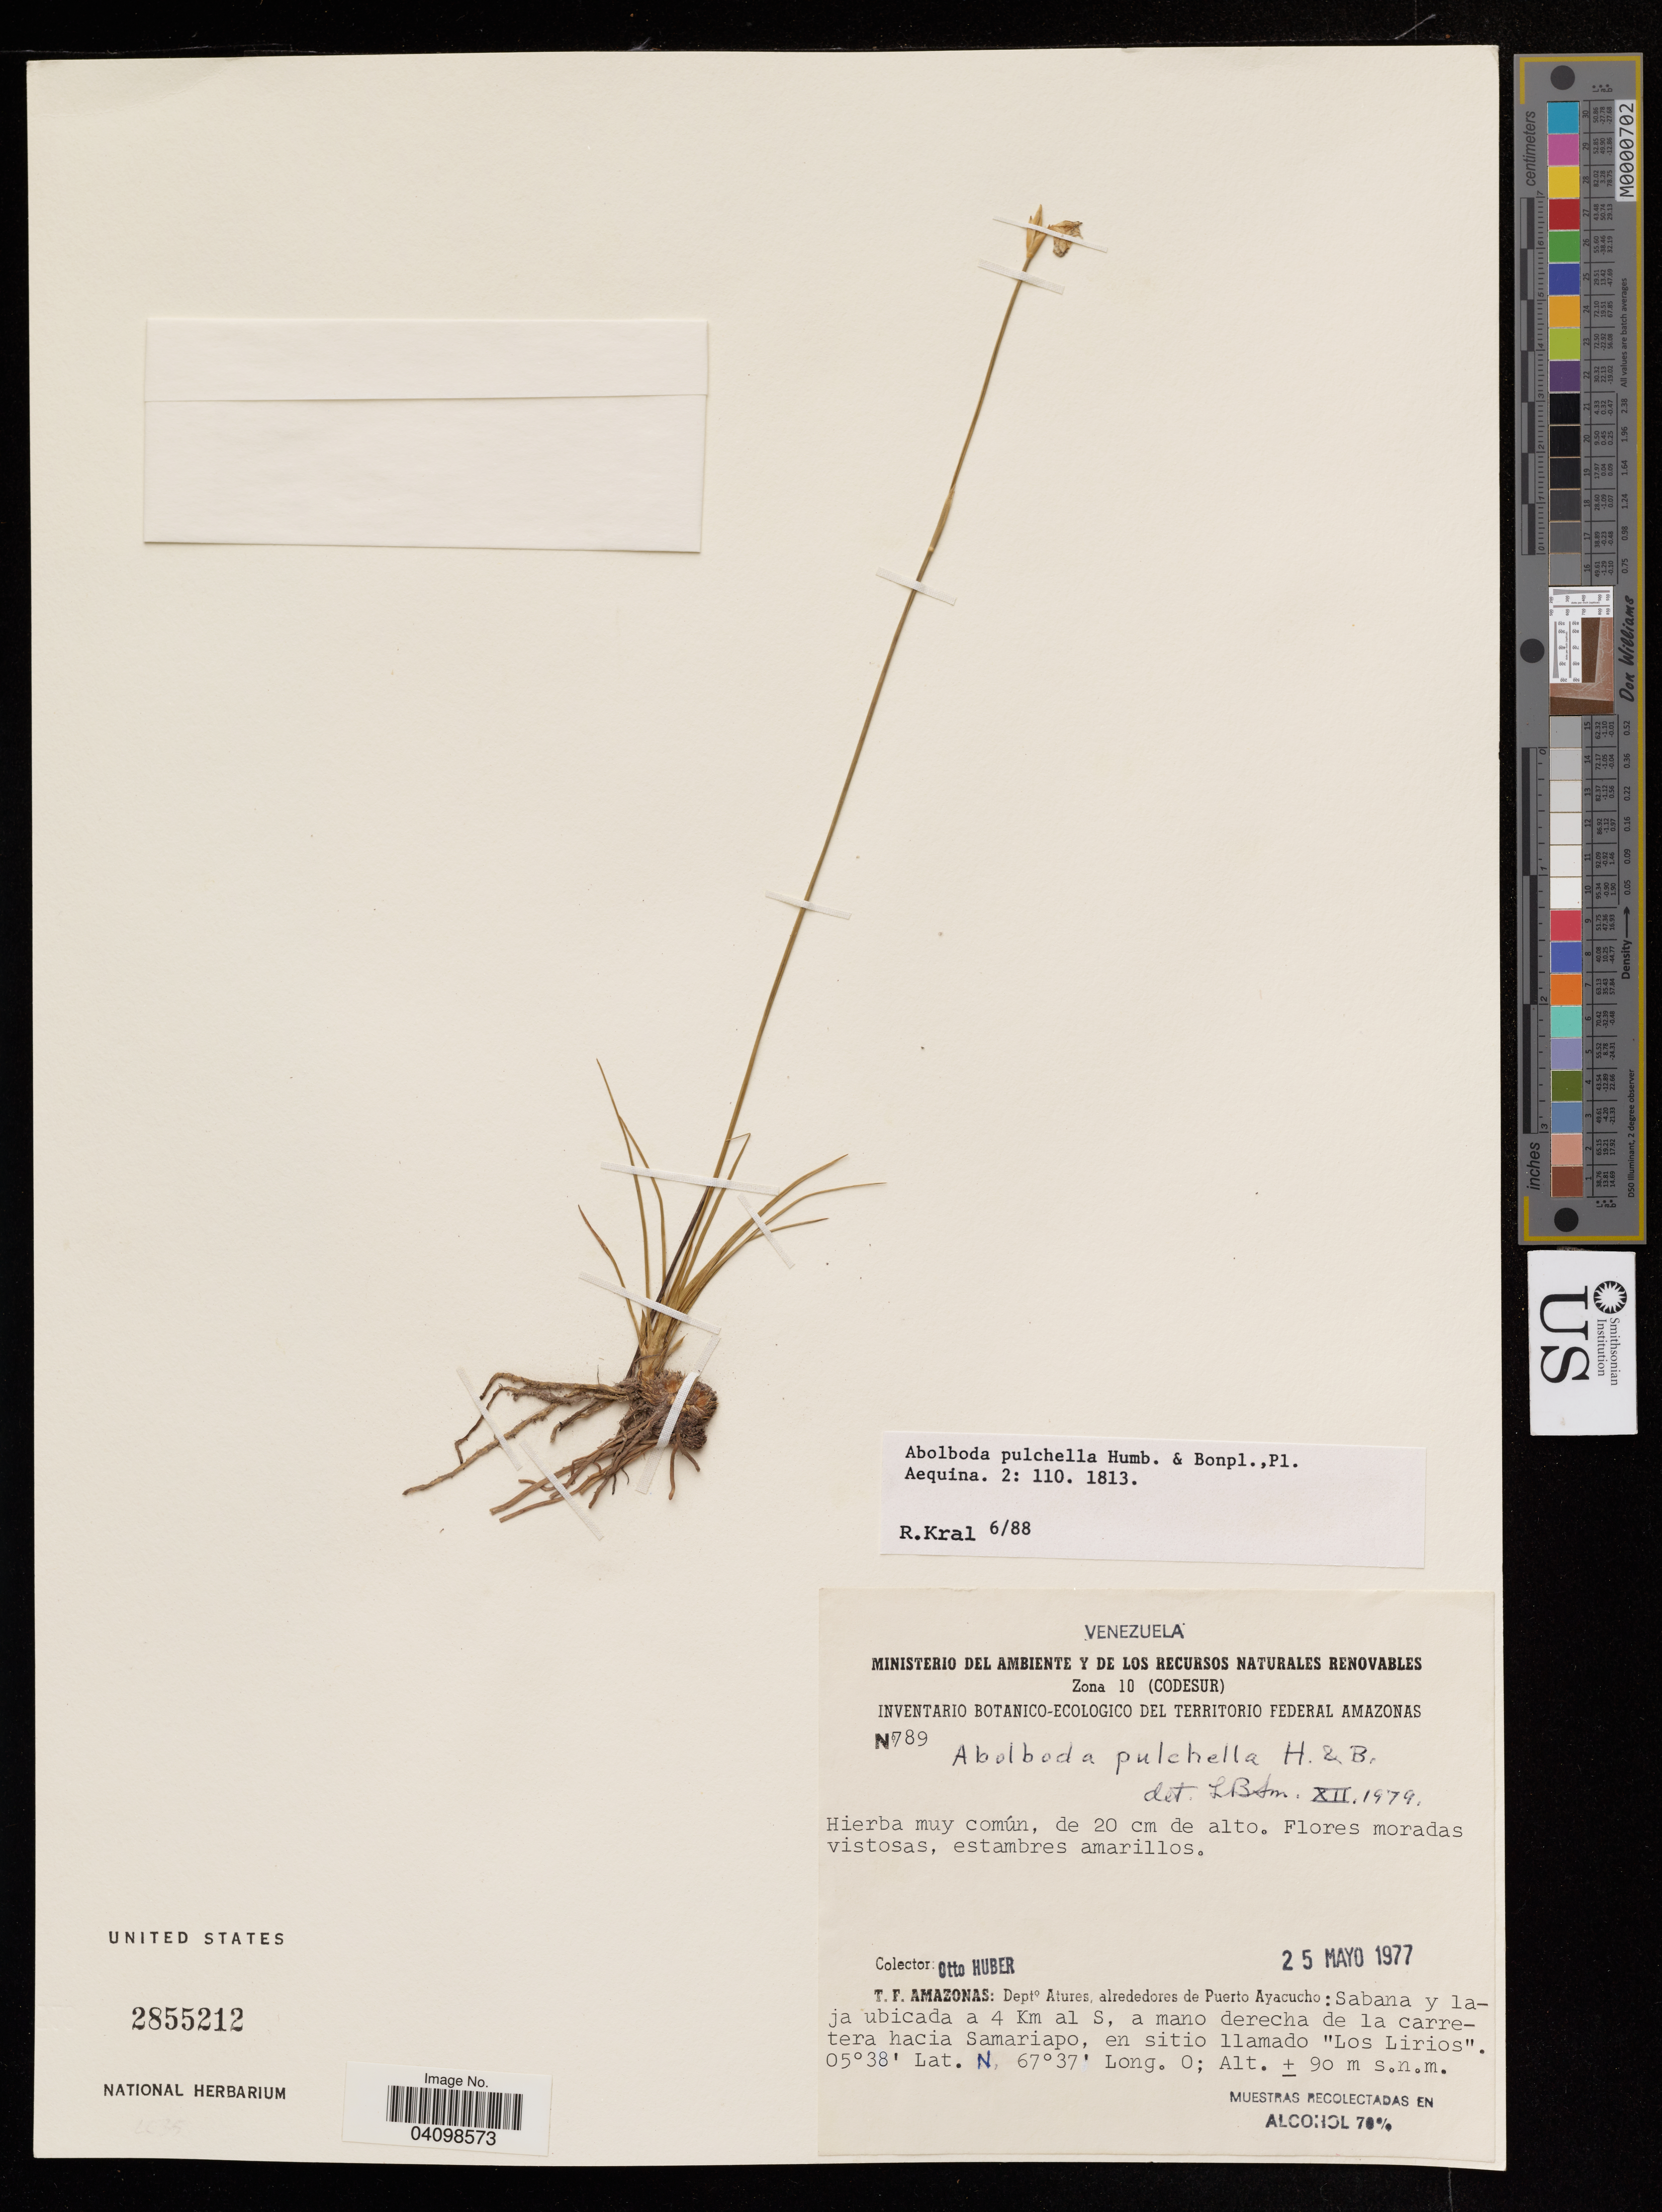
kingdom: Plantae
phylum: Tracheophyta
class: Liliopsida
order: Poales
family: Xyridaceae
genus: Abolboda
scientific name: Abolboda pulchella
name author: Bonpl.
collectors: O. Huber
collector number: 789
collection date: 1977-05-25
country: Venezuela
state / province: Amazonas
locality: T.F. Amazonas: Dept. Atures, alrededores de Puerto Ayacucho: Sabana y la-ja ubicada a 4 Km al S, a mano derecha de la carretera hacia Samariapo, en sitio llamado "Los Lirios".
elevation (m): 90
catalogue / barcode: US 2855212